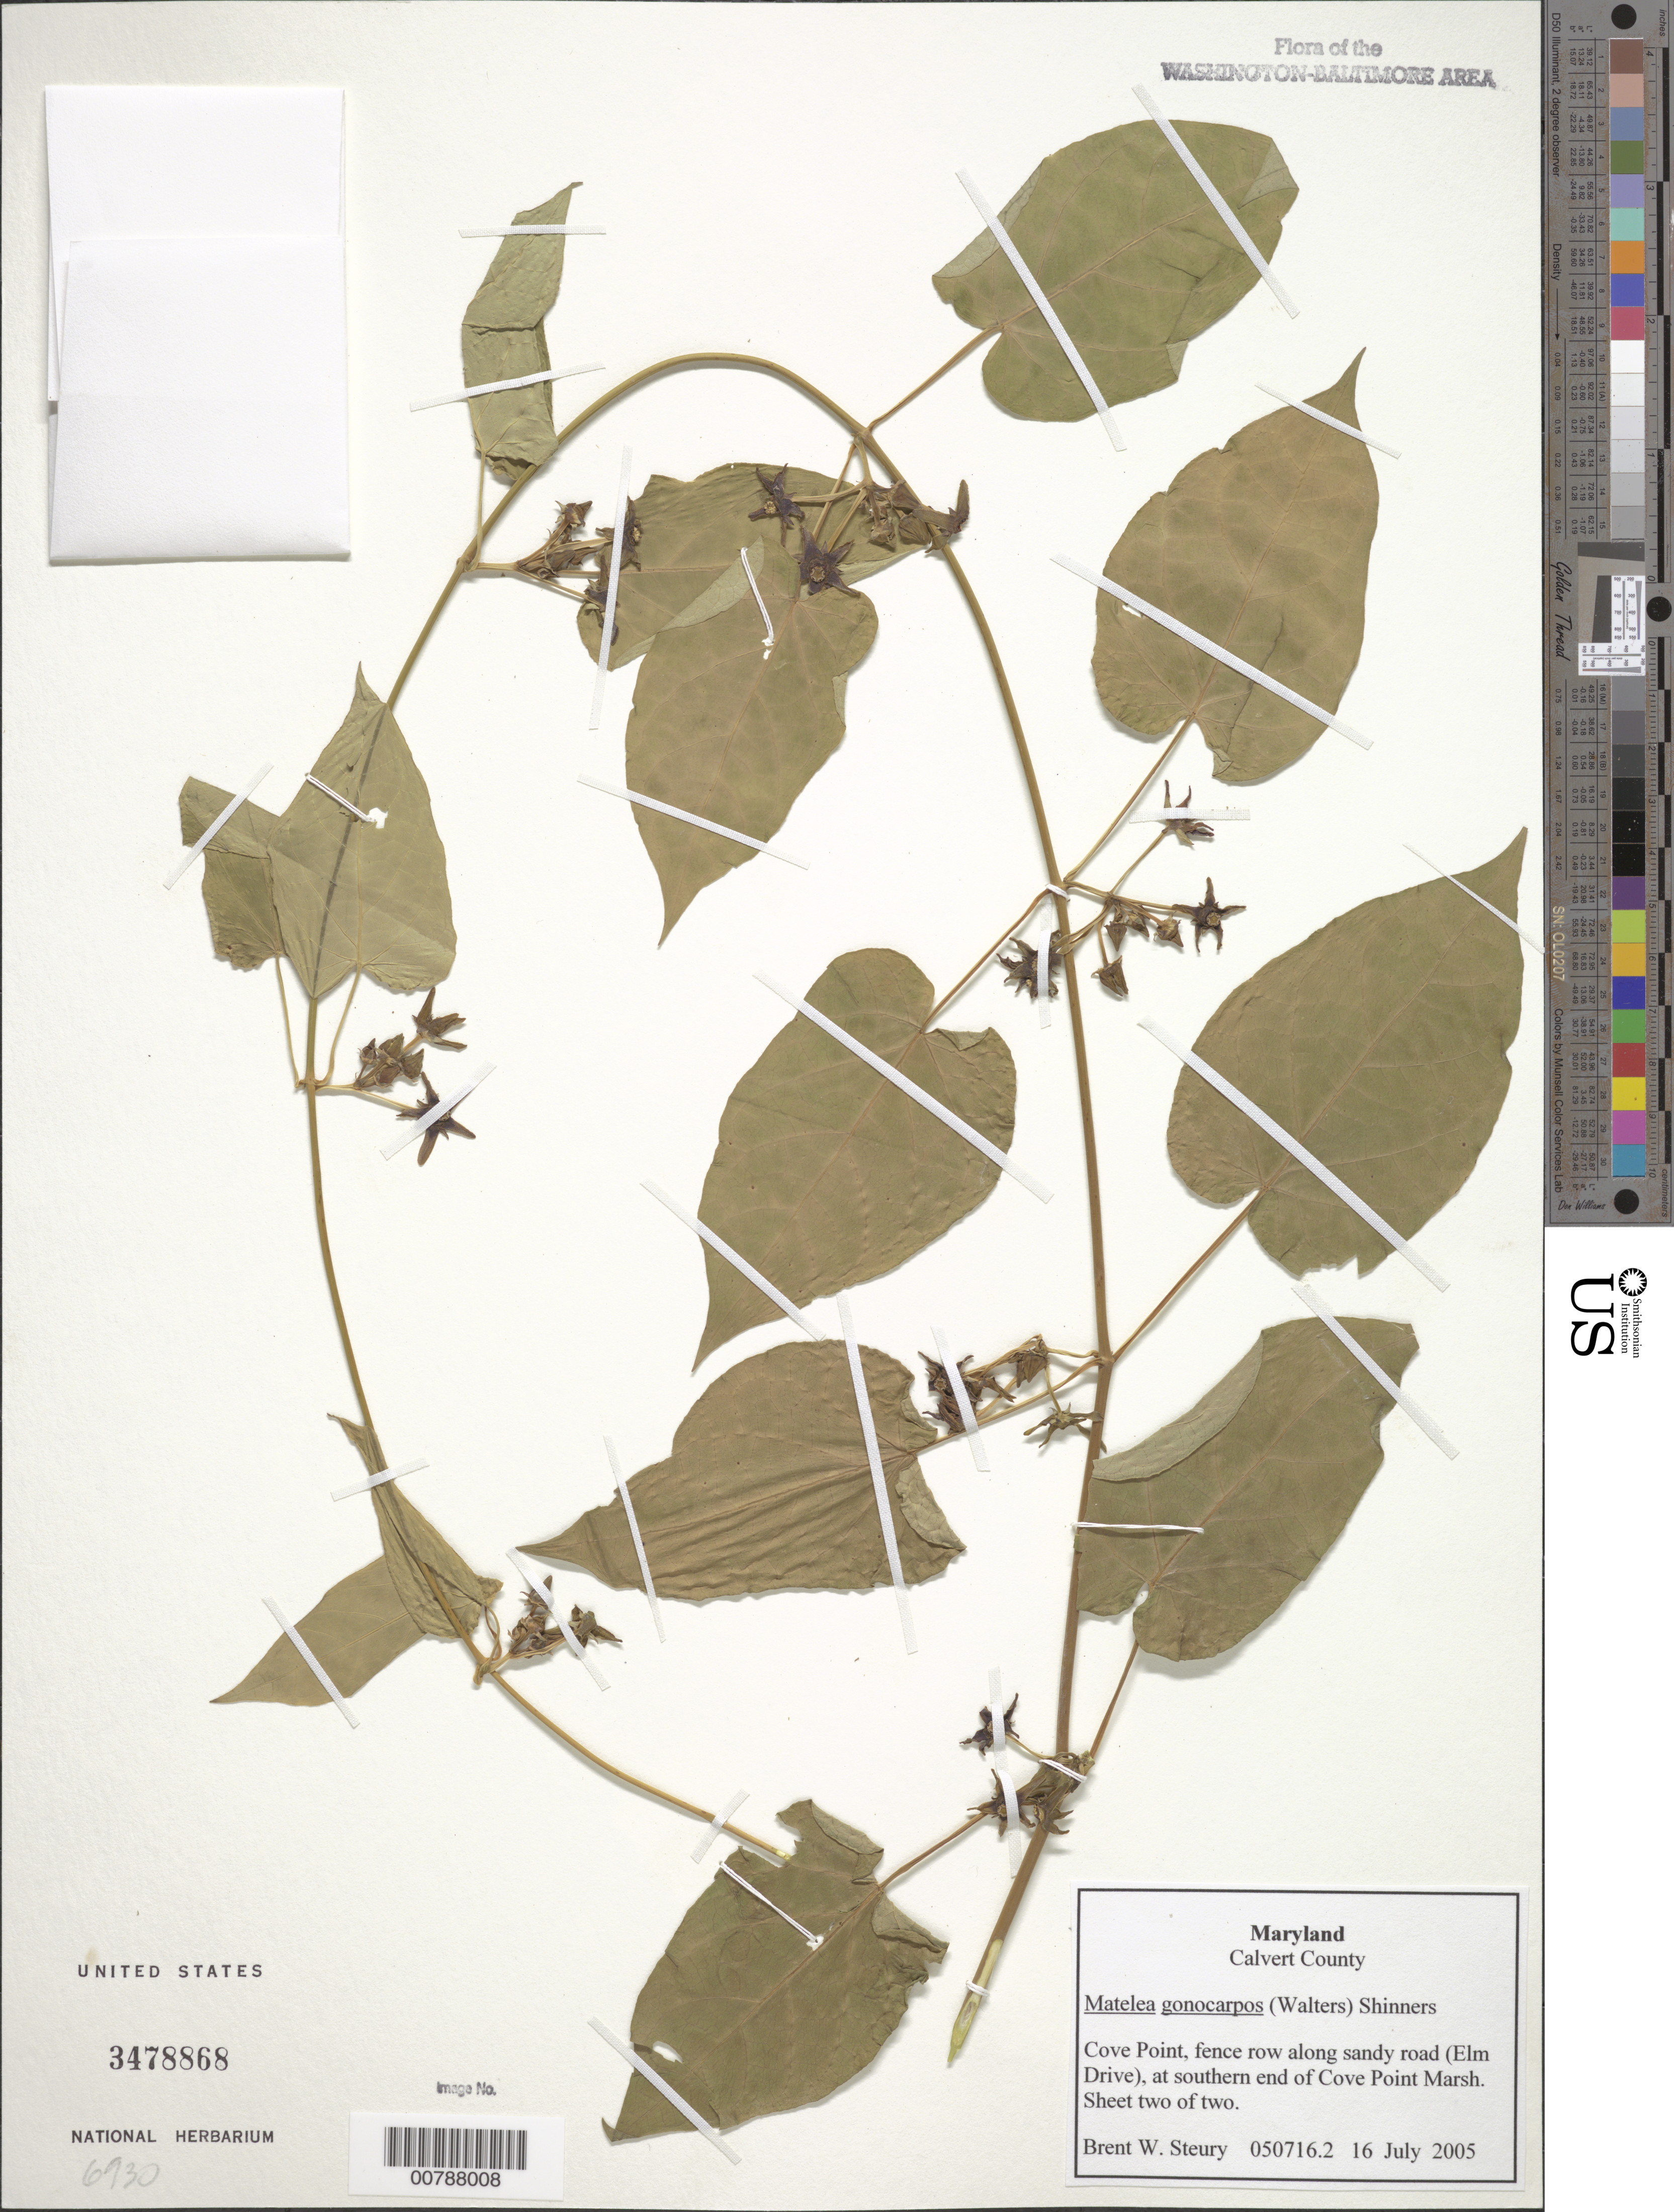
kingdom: Plantae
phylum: Tracheophyta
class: Magnoliopsida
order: Gentianales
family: Apocynaceae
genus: Matelea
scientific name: Matelea gonocarpos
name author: (Walter) Shinners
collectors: B. Steury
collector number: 050716.2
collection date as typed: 16 July 2005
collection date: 2005-07-16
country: United States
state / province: Maryland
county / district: Calvert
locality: Cove Point, along Elm Drive, at southern end of Cove Point Marsh.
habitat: Fence row along sandy road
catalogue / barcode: US 3478868